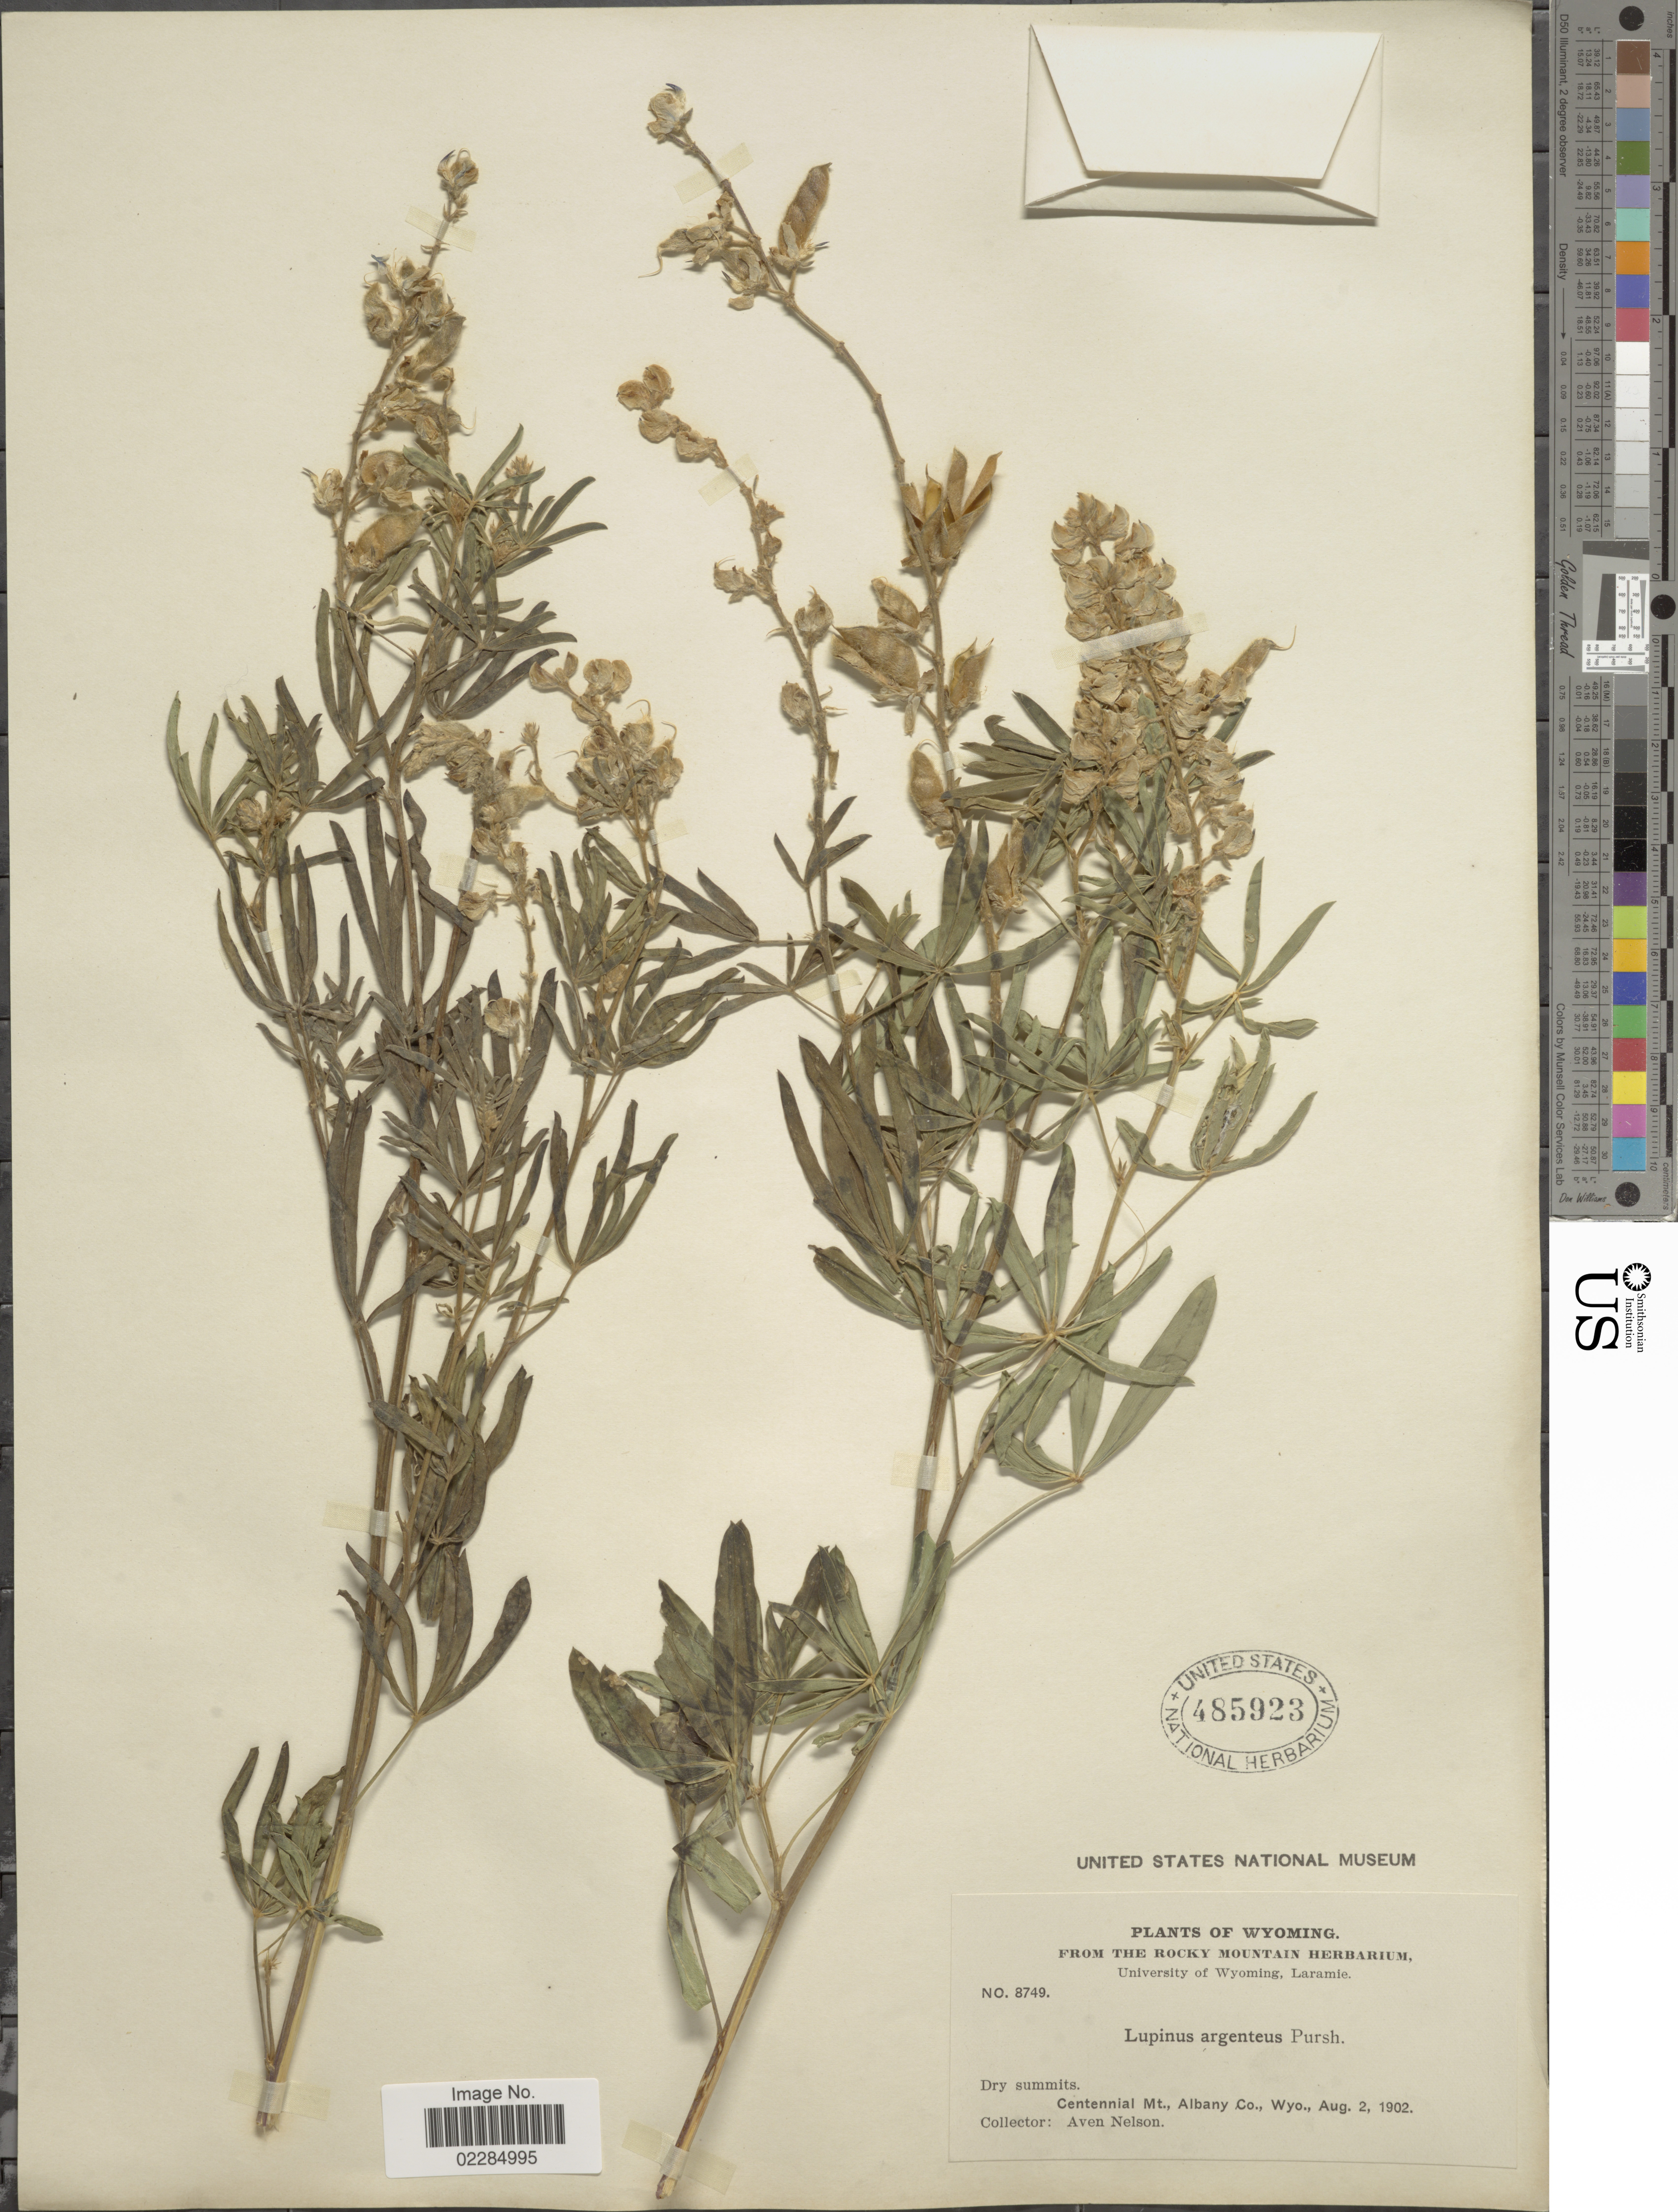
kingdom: Plantae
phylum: Tracheophyta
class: Magnoliopsida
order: Fabales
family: Fabaceae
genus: Lupinus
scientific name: Lupinus decumbens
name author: Torr.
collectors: A. Nelson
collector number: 8749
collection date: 1902-08-02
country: United States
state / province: Wyoming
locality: Centennial Mt., Albany Co.,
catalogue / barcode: US 485923